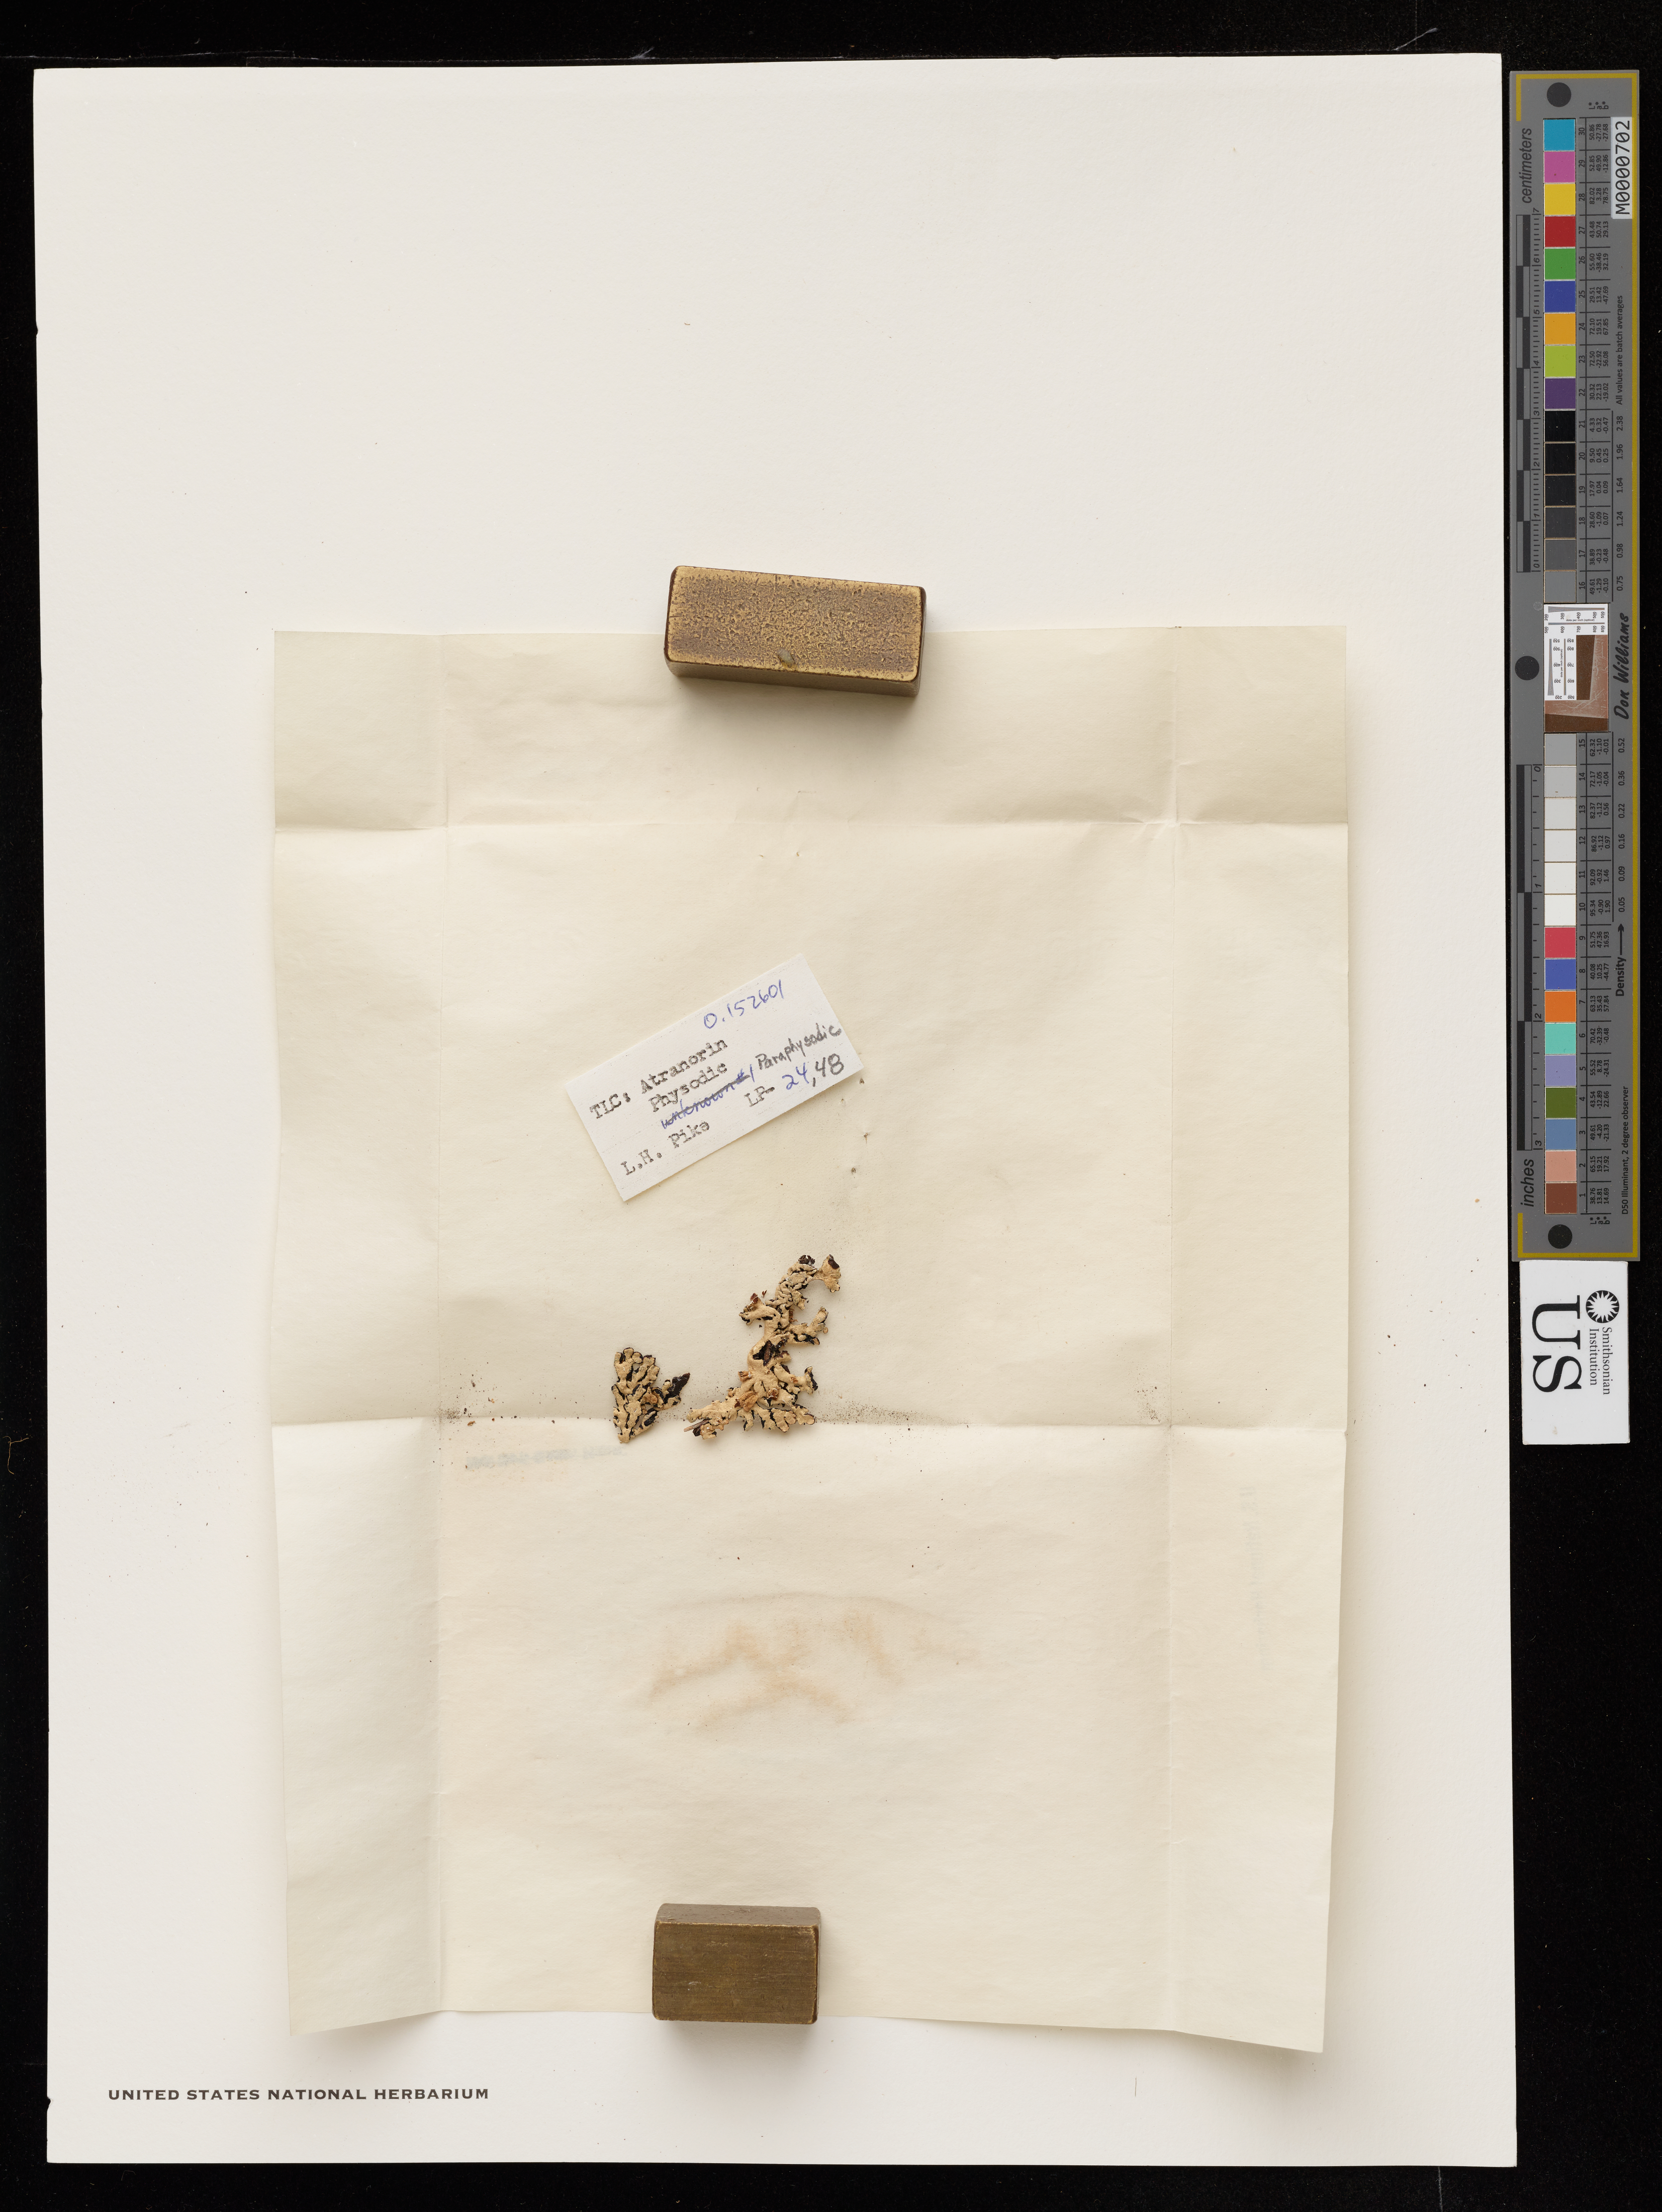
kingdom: Fungi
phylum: Ascomycota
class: Lecanoromycetes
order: Lecanorales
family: Parmeliaceae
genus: Hypogymnia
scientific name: Hypogymnia occidentalis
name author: L.H. Pike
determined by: McCune, B.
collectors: F. M. Ownbey & R. Ownbey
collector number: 152601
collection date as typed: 21 Jul 1938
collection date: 1938-07-21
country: United States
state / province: California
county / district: Siskiyou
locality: Beaver creek